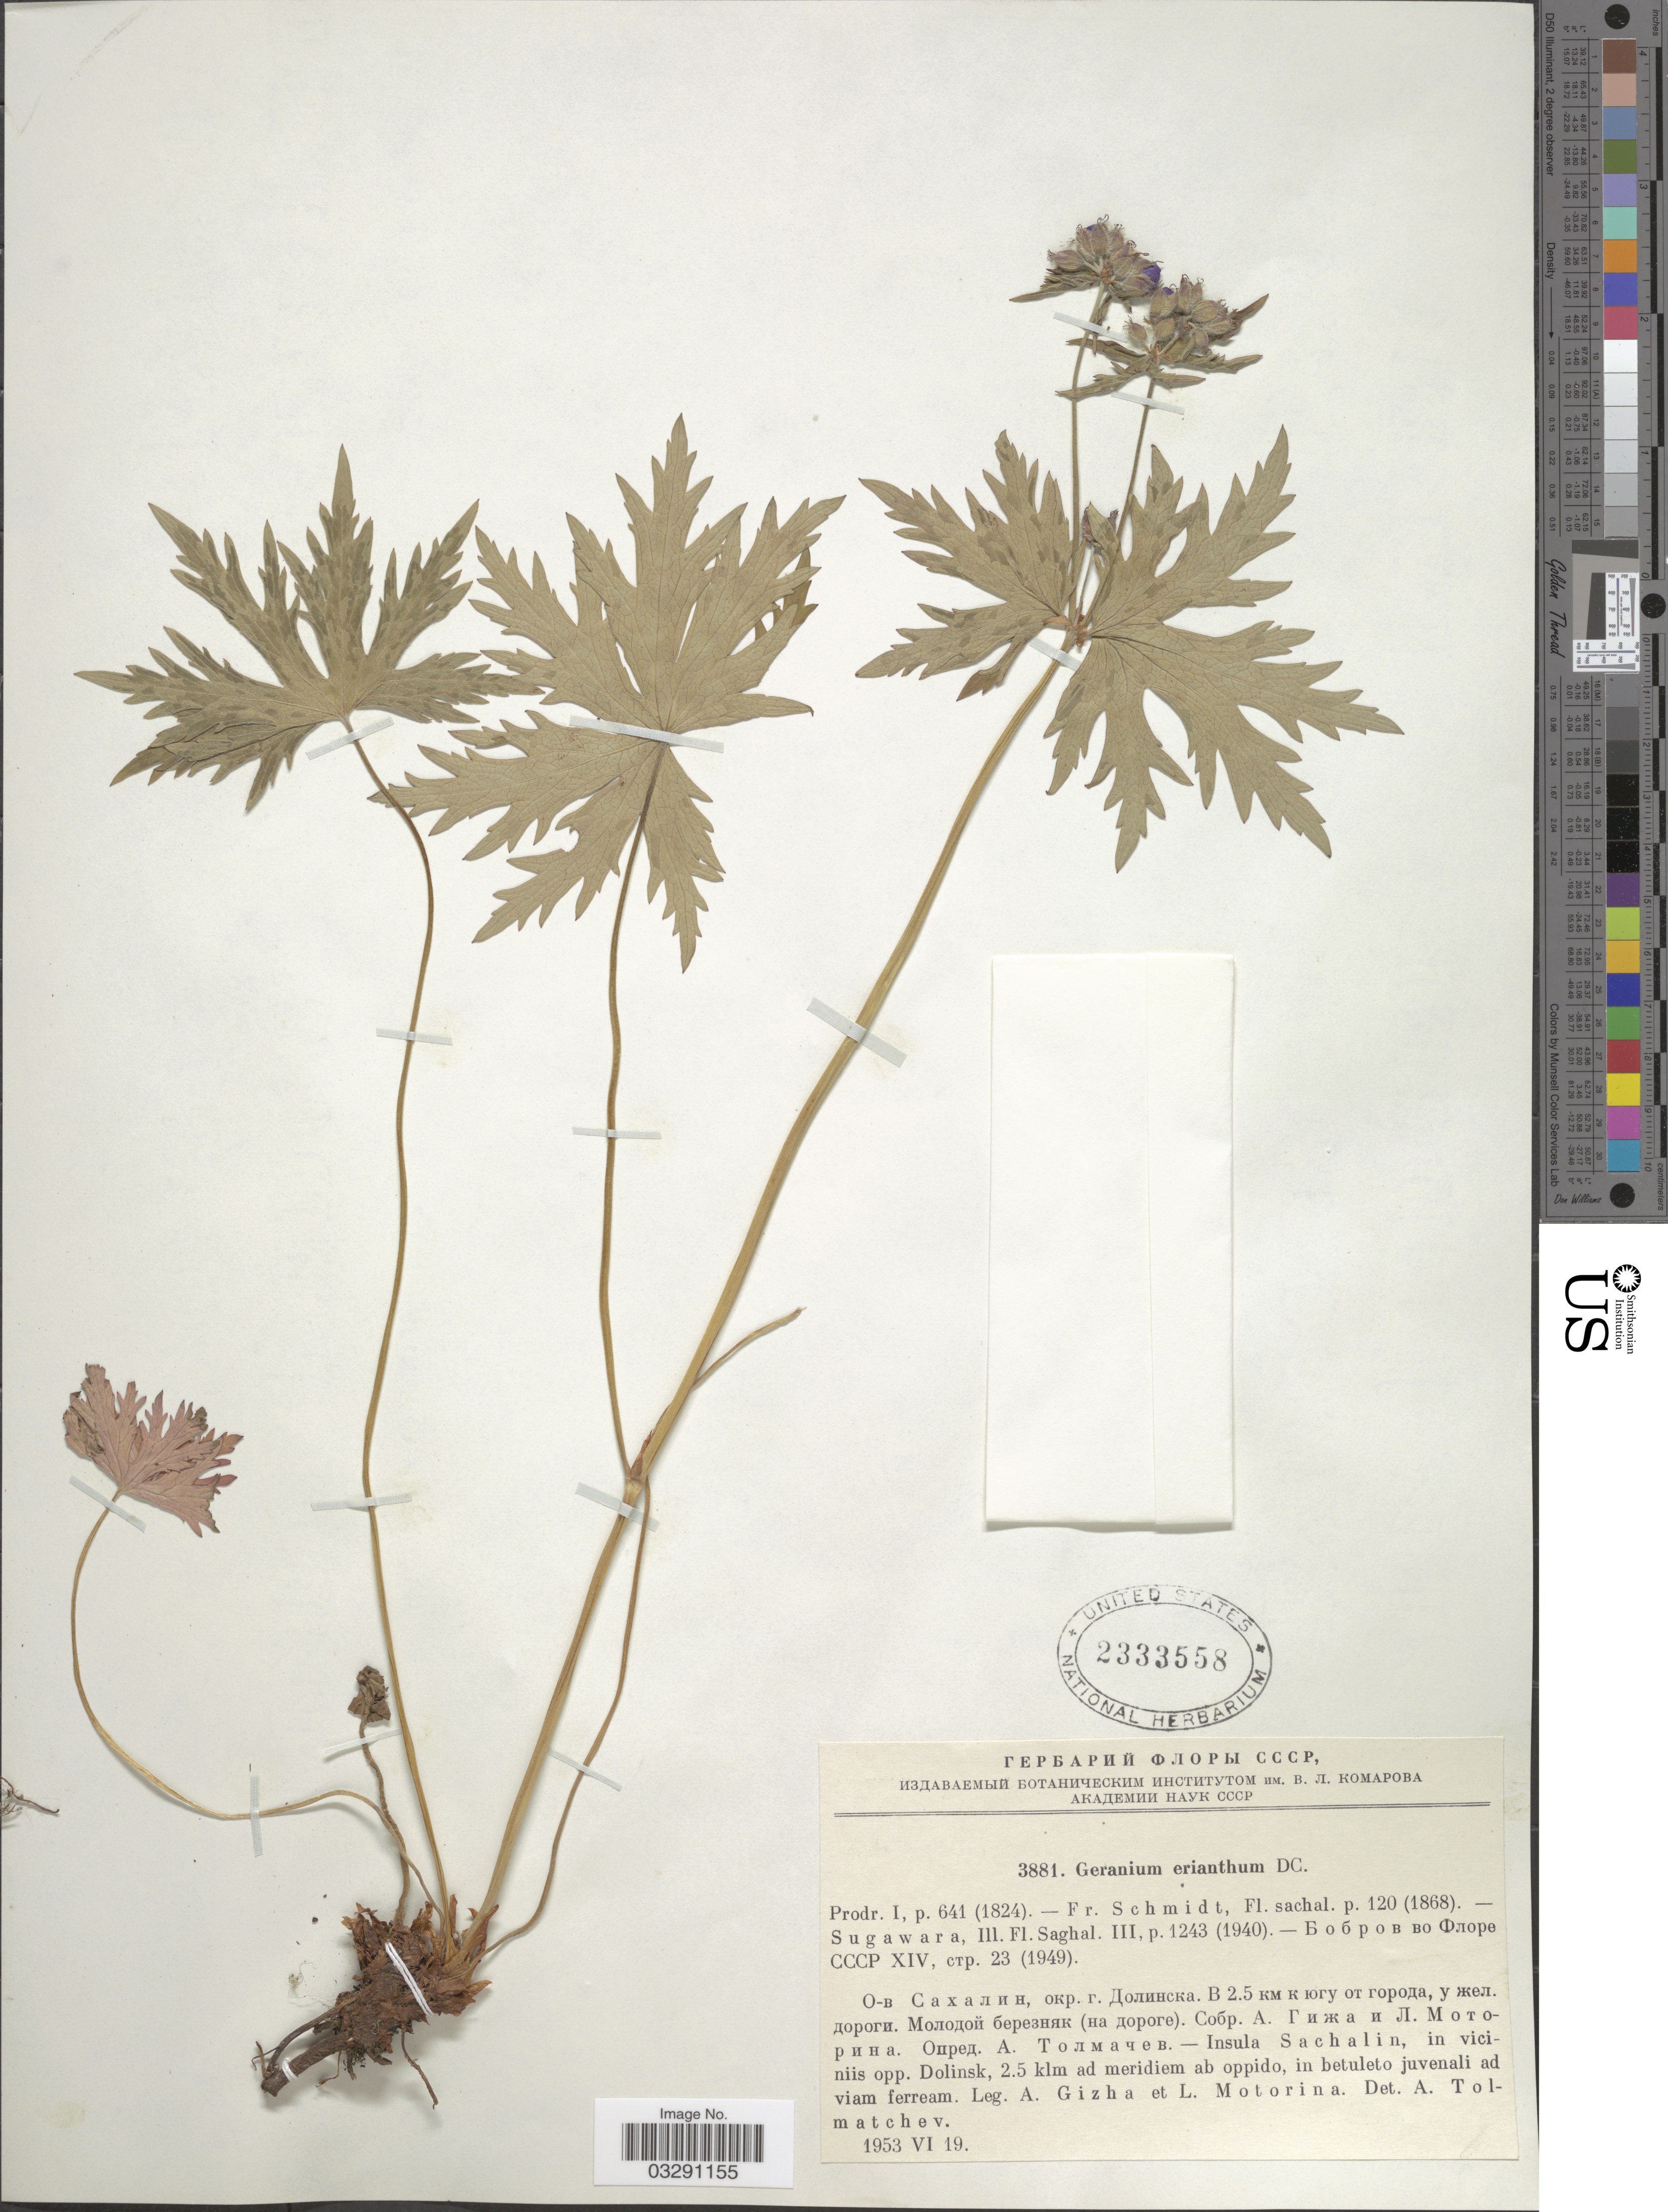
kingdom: Plantae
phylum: Tracheophyta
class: Magnoliopsida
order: Geraniales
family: Geraniaceae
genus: Geranium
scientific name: Geranium erianthum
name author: DC.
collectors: A. Gizha & L. Motorina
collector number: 3881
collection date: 1953-06-19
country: Russian Federation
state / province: Sakhalin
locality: Insula Sachalin, in viciniis opp. Dolinsk, 2.5 klm ad meridiem ab oppido, in betuleto juvenali ad viam ferream.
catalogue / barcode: US 2333558